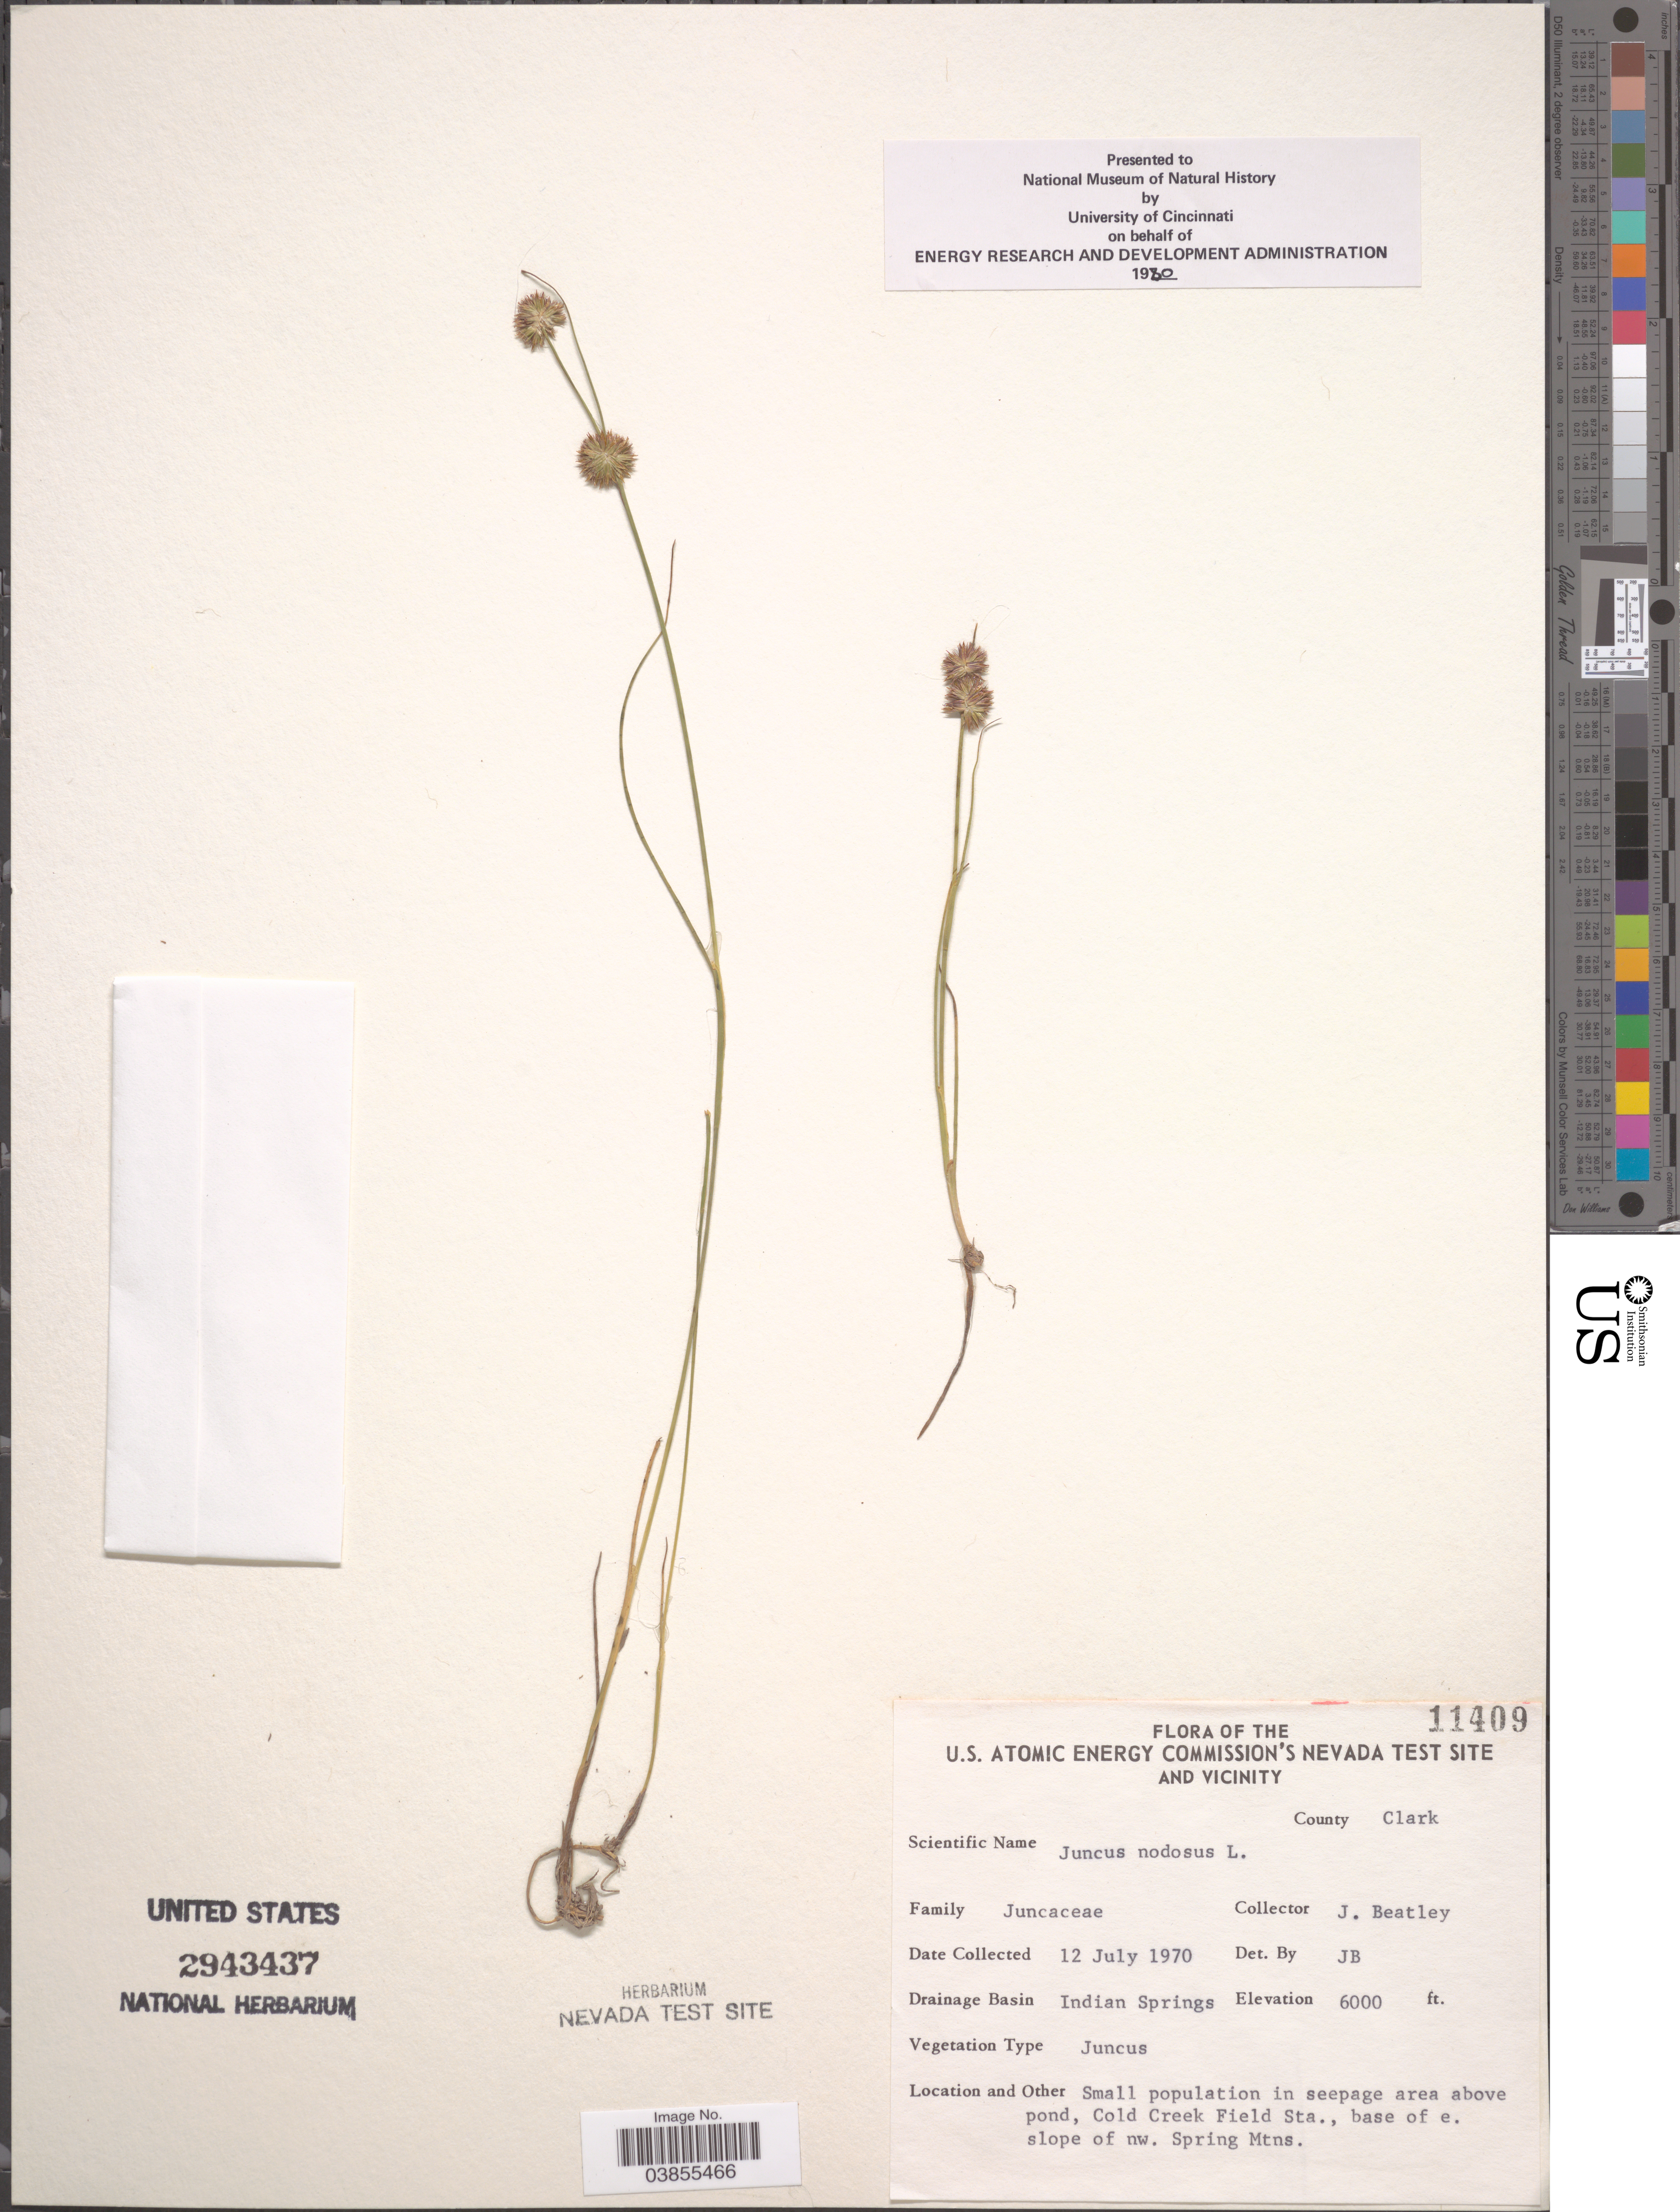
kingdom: Plantae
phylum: Tracheophyta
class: Liliopsida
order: Poales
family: Juncaceae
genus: Juncus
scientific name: Juncus nodosus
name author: L.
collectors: J. C. Beatley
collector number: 11409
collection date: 1970-07-12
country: United States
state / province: Nevada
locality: U.S. Atomic Energy Commission's Nevada Test Site and vicinity. County Clark. Drainage Basin Indian Springs. Cold Creek Field Sta., base of e. slope of nw. Spring Mtns.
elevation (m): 1829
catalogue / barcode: US 2943437